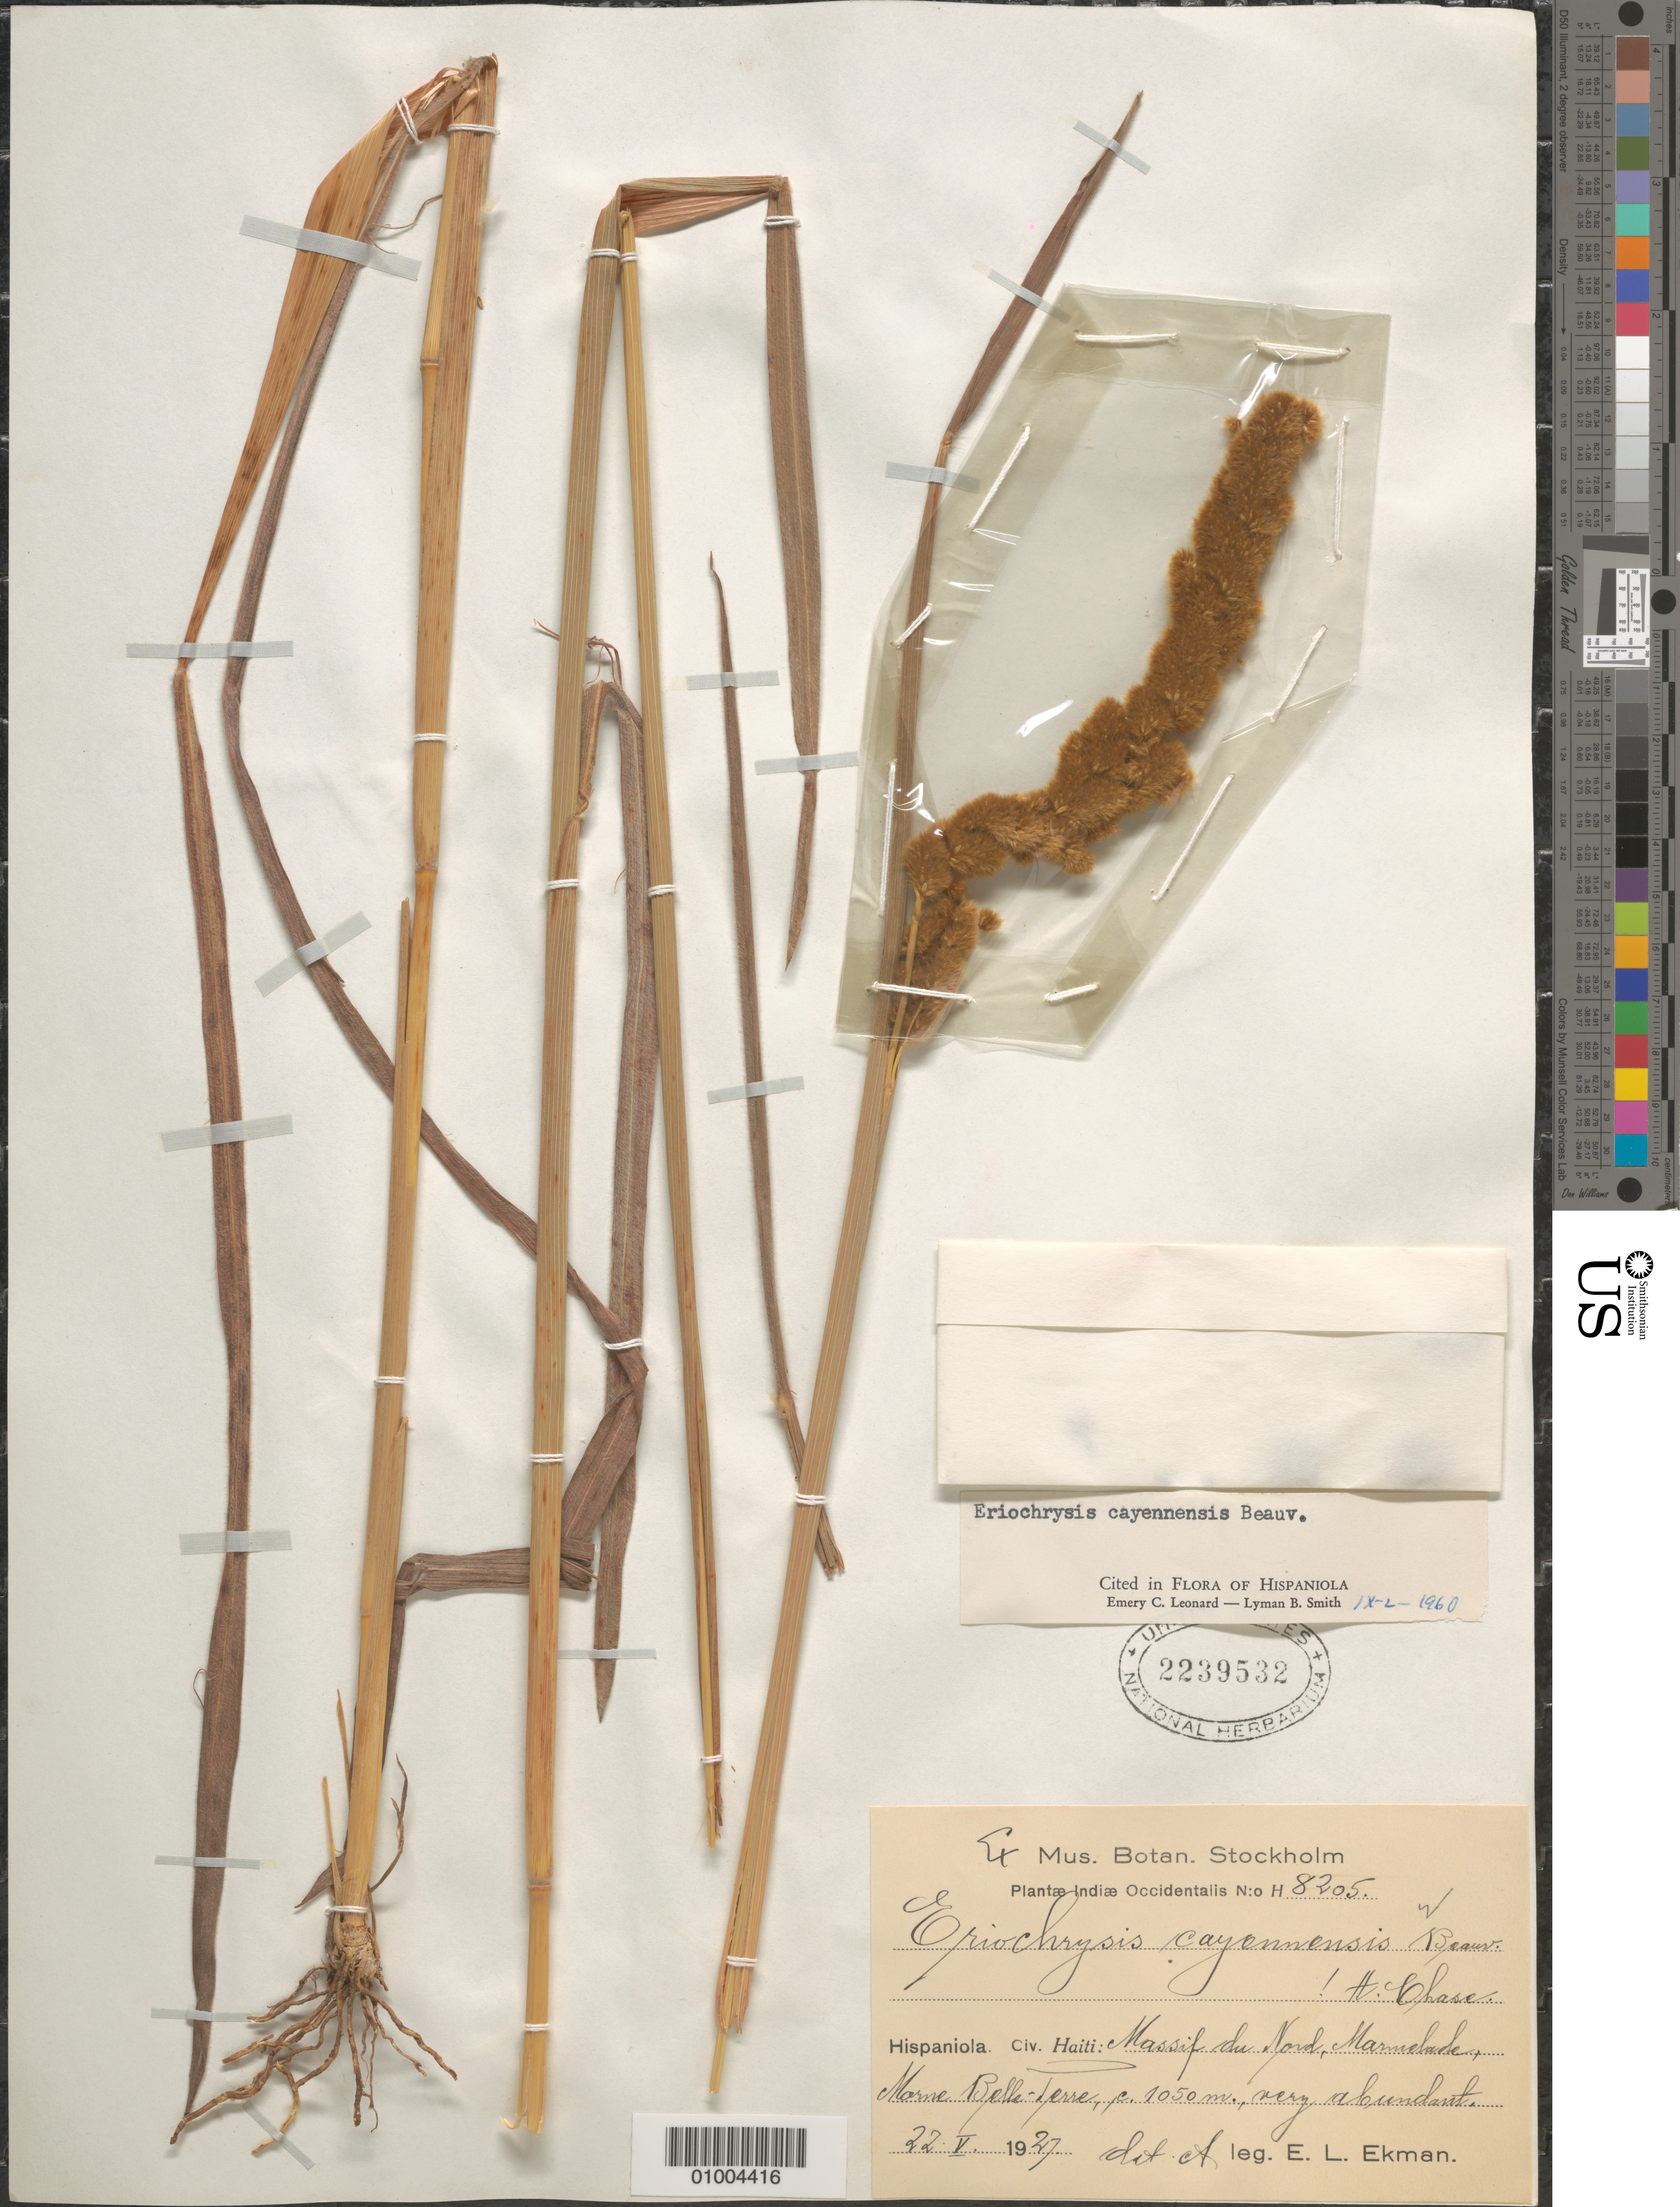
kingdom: Plantae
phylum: Tracheophyta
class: Liliopsida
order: Poales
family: Poaceae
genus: Eriochrysis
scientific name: Eriochrysis cayennensis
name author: P. Beauv.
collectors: E. L. Ekman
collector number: H 8205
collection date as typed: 22 May 1927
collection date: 1927-05-22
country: Haiti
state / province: Artibonite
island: Hispaniola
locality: Massif du Nord, Marmelade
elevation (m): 1050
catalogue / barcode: US 2239532